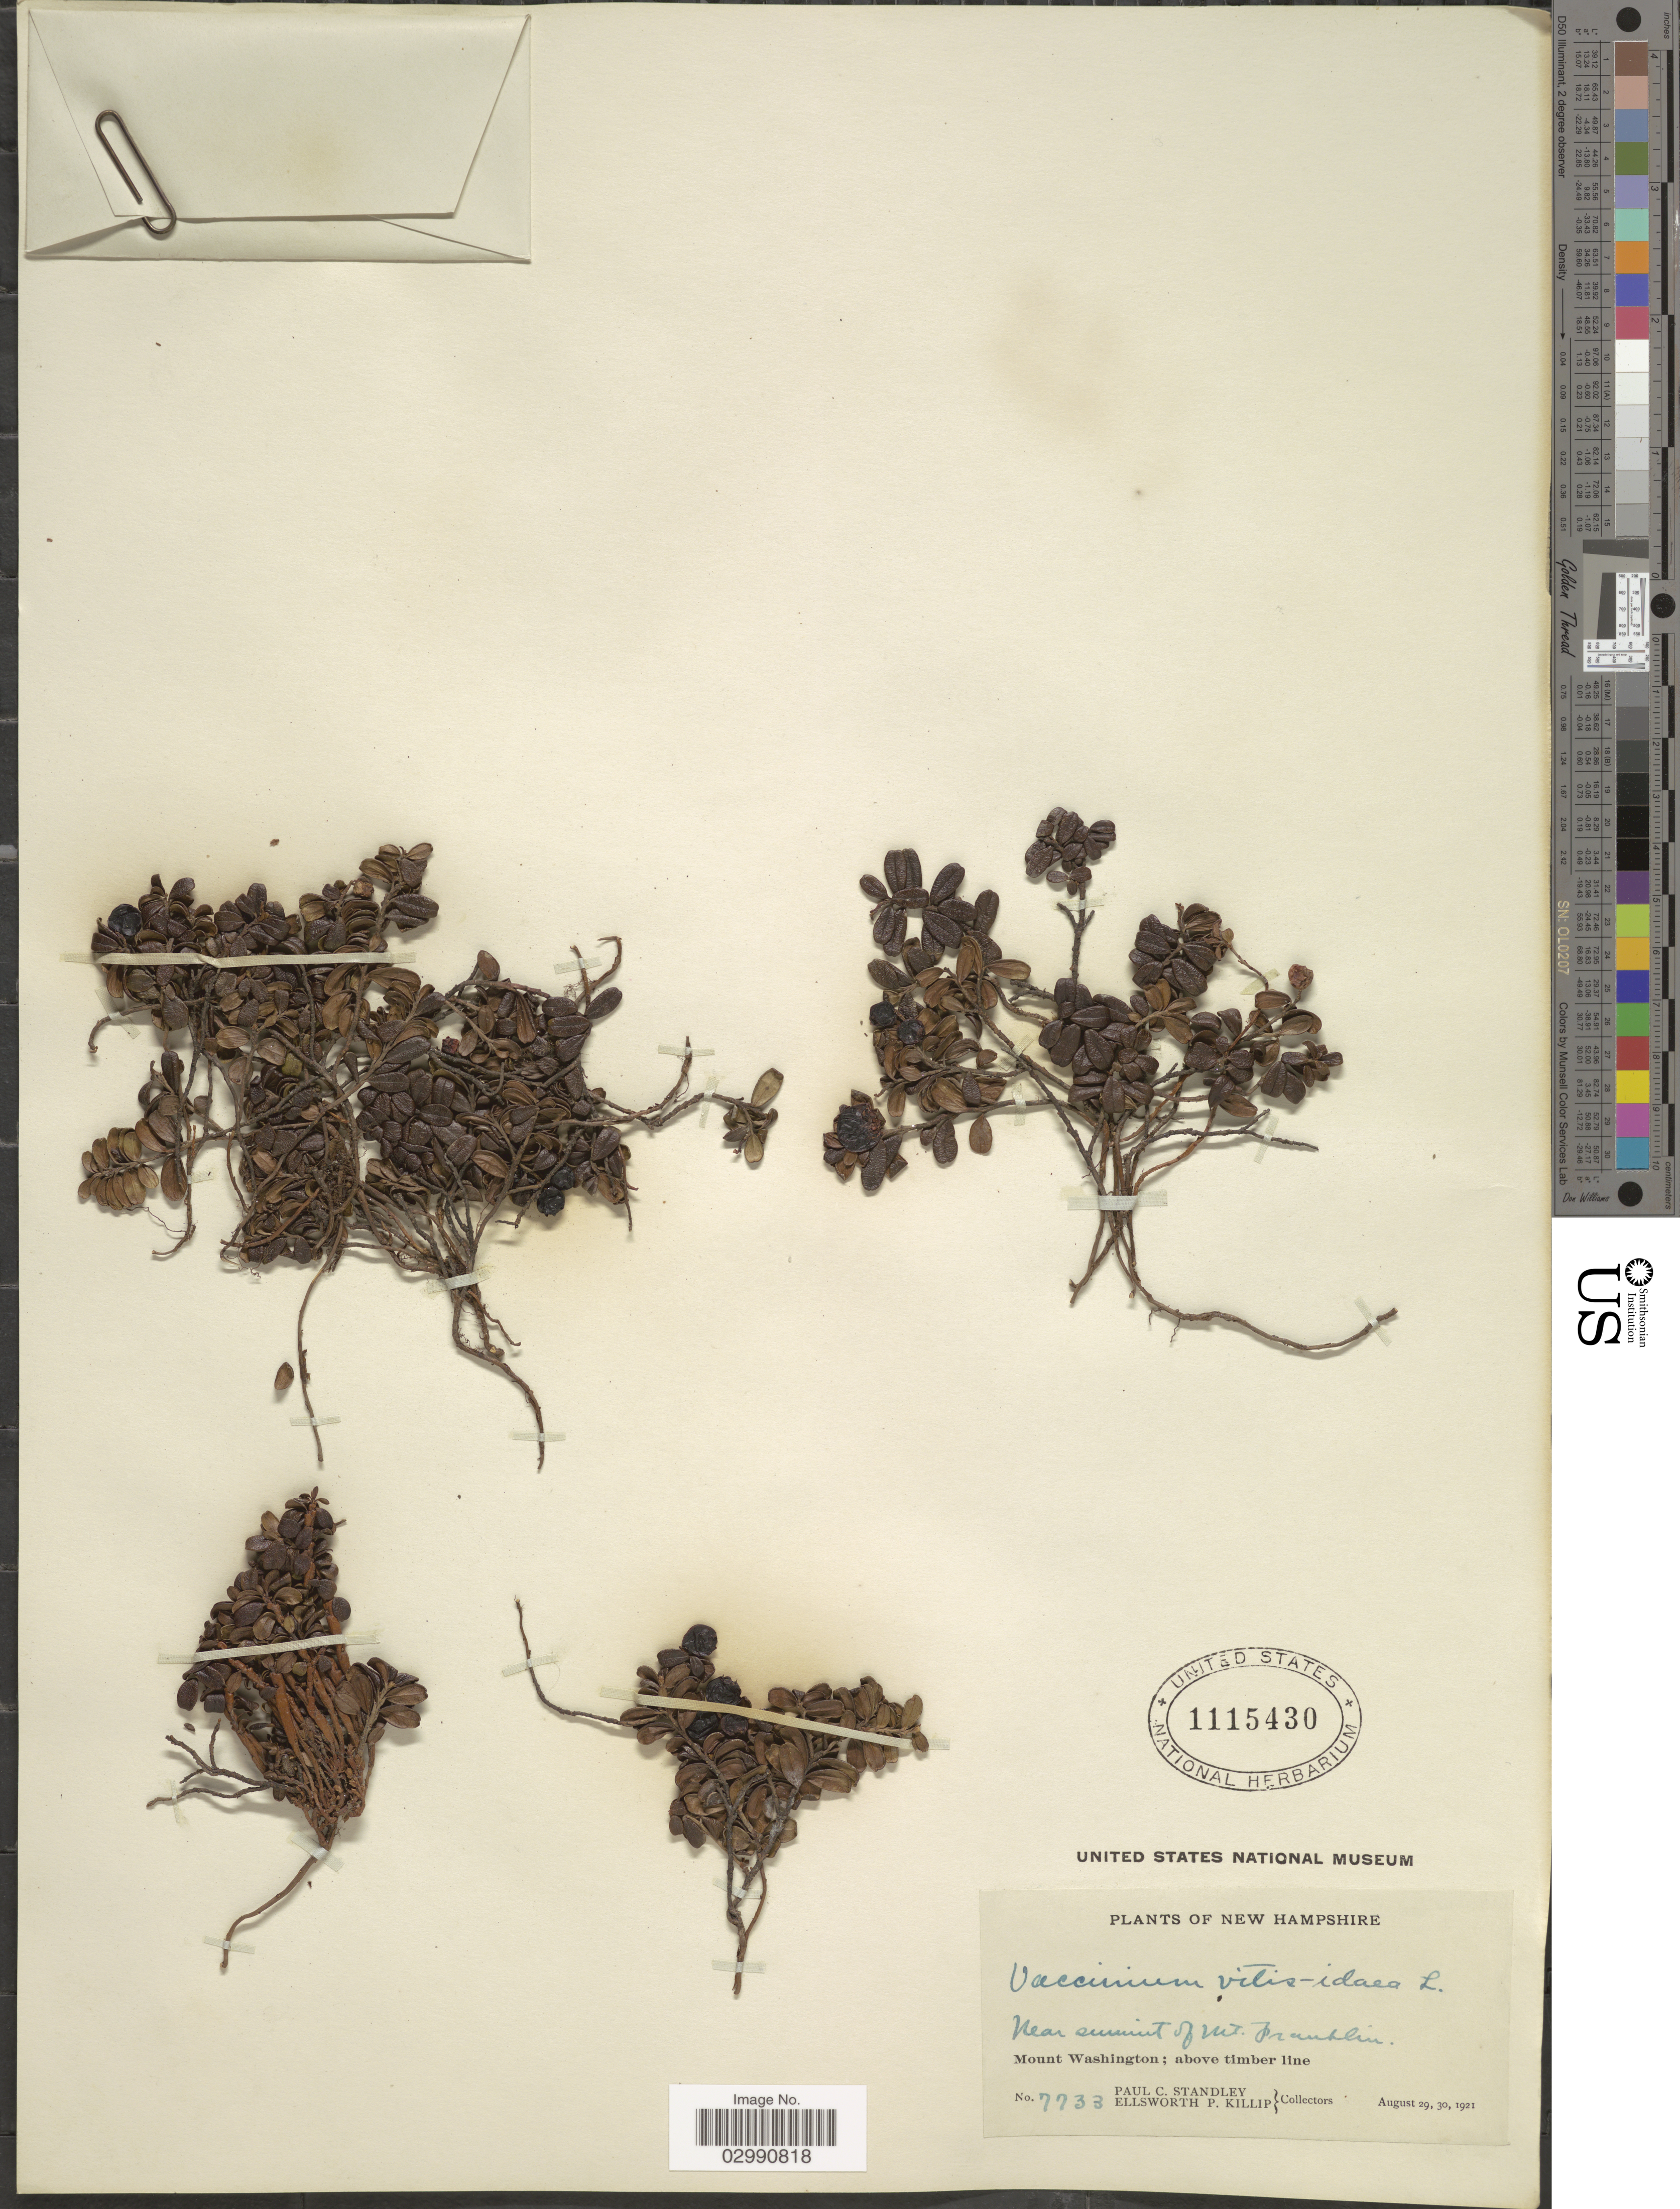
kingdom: Plantae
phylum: Tracheophyta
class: Magnoliopsida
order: Ericales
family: Ericaceae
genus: Vaccinium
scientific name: Vaccinium vitis-idaea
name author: L.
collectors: P. C. Standley & E. P. Killip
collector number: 7733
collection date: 1921-08-29/1921-08-30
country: United States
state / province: New Hampshire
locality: Near summit of Mt. Franklin. Mount Washington; above timber line.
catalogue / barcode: US 1115430